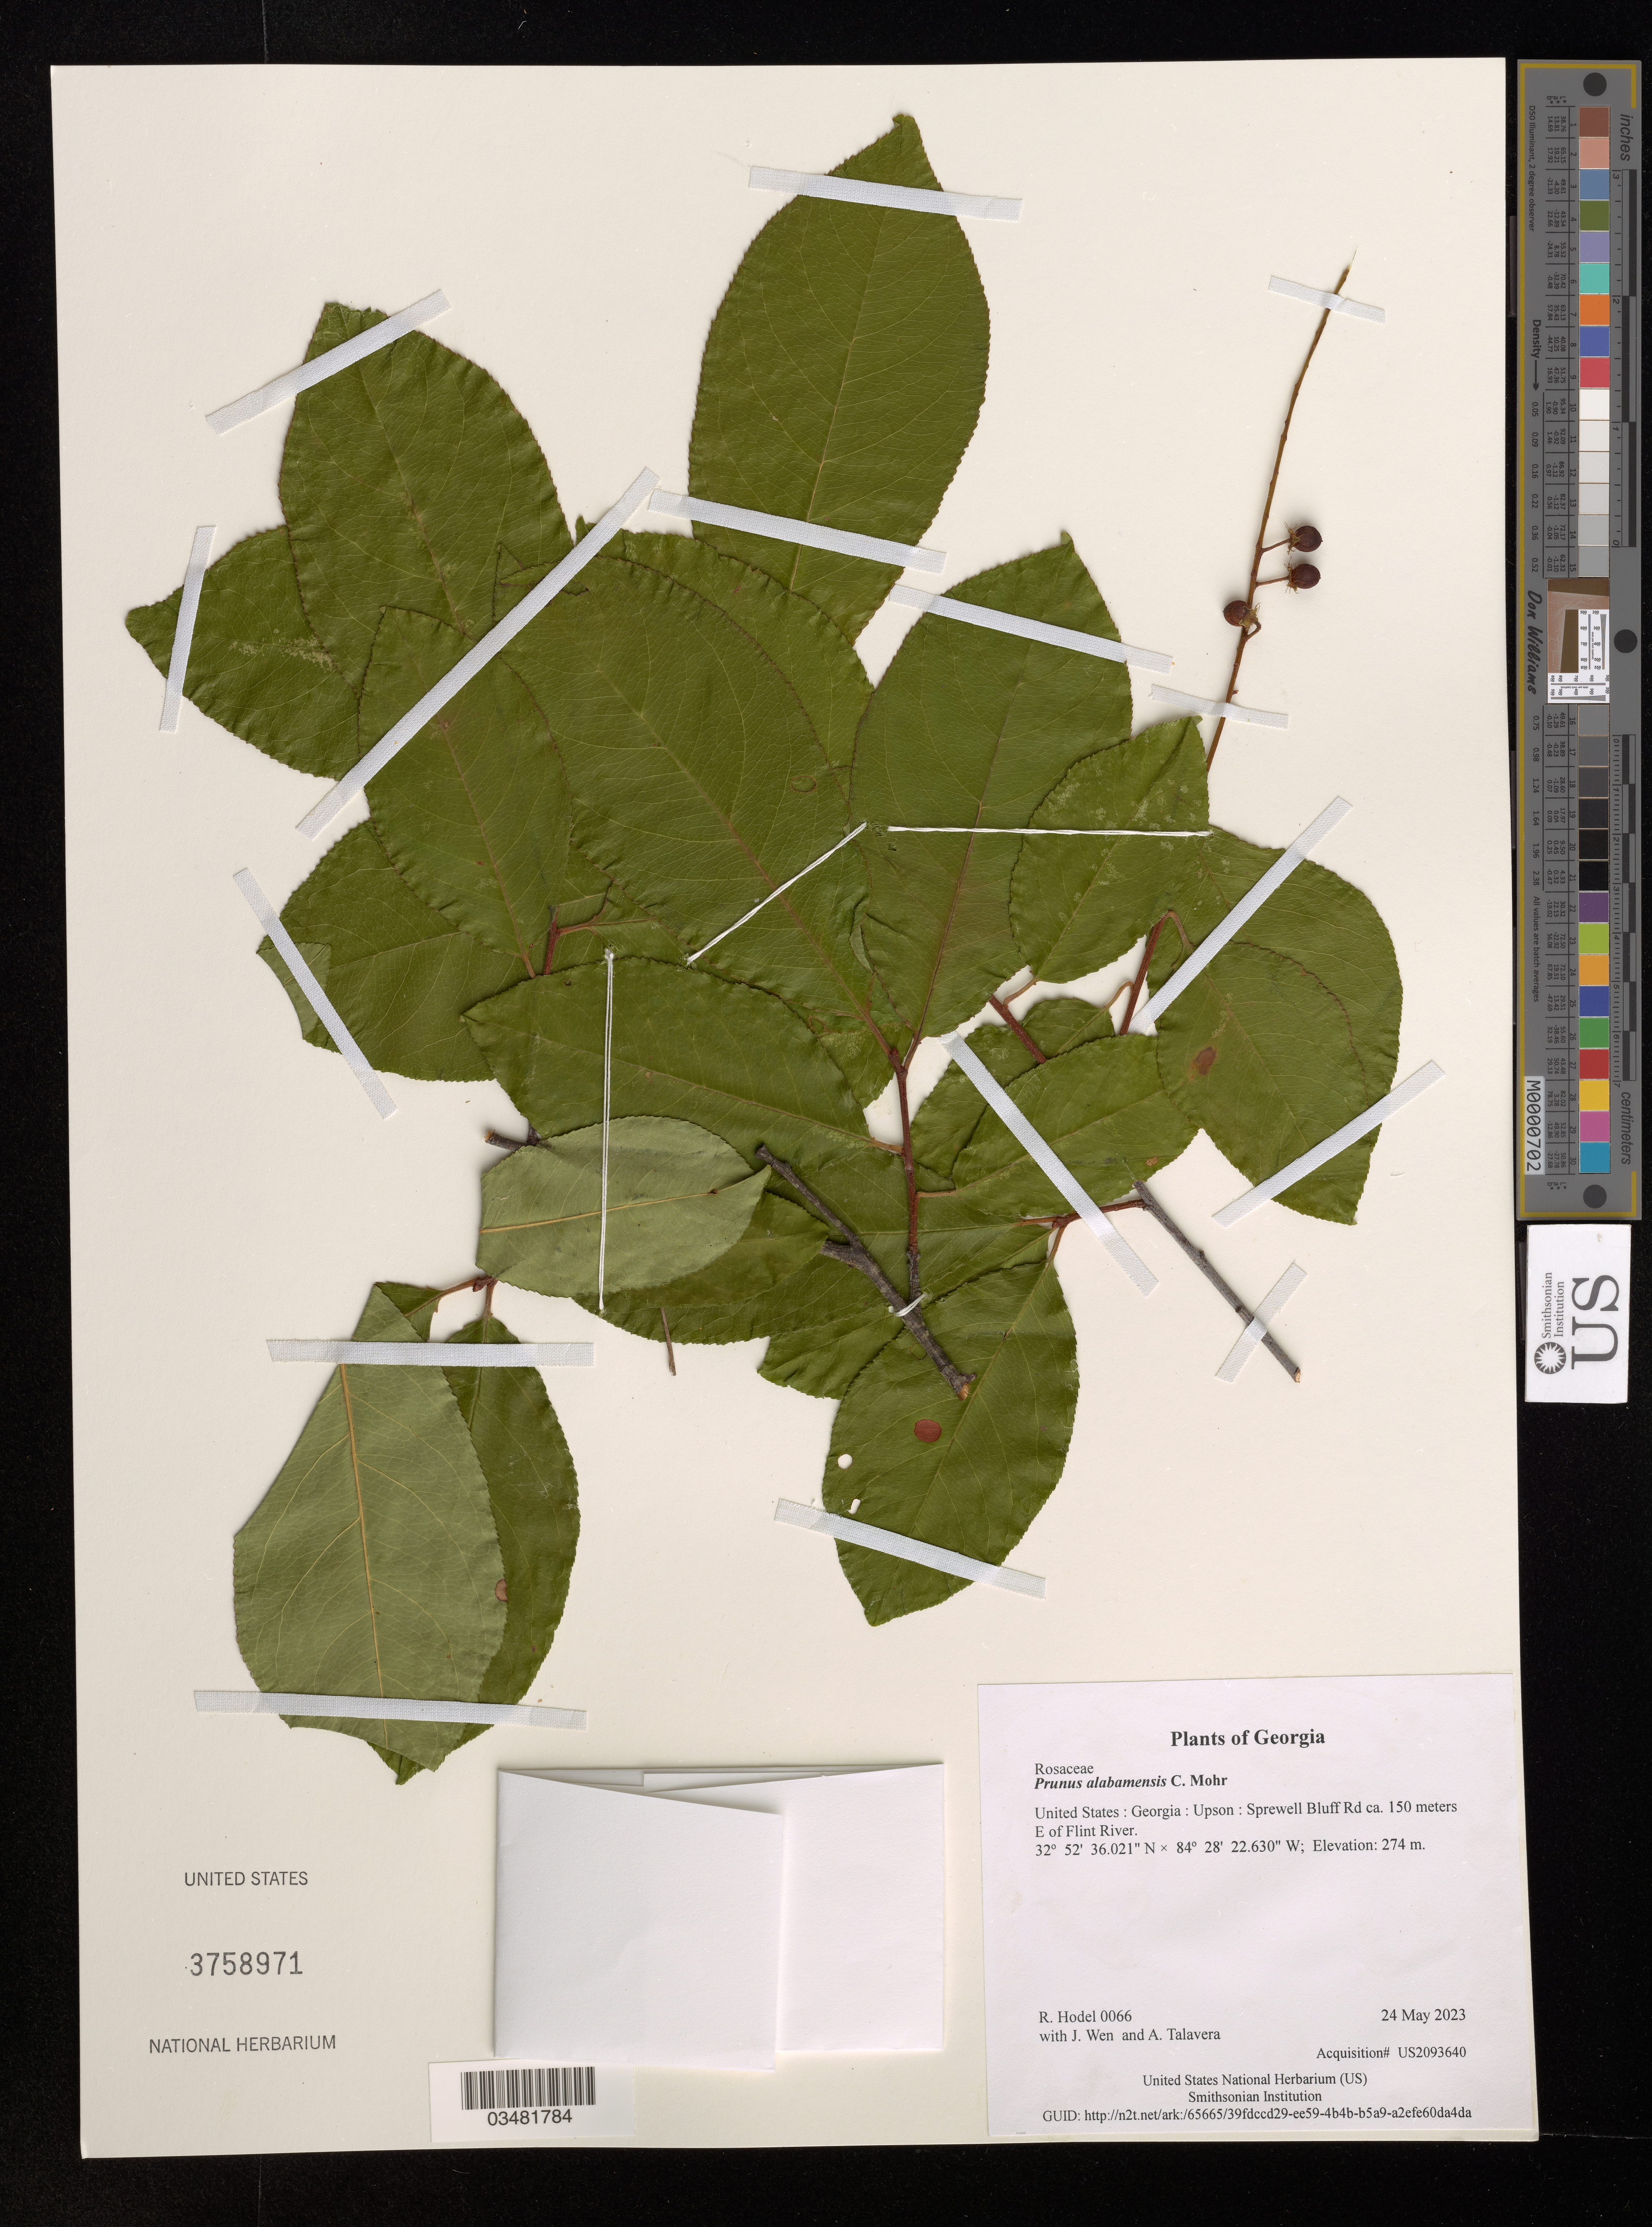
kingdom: Plantae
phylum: Tracheophyta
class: Magnoliopsida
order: Rosales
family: Rosaceae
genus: Prunus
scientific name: Prunus alabamensis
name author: C. Mohr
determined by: Hodel, Richard G. J.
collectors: R. Hodel, J. Wen & A. Talavera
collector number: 0066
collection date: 2023-05-24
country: United States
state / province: Georgia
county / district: Upson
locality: Sprewell Bluff Rd ca. 150 meters E of Flint River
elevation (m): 274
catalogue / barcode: US 3758971